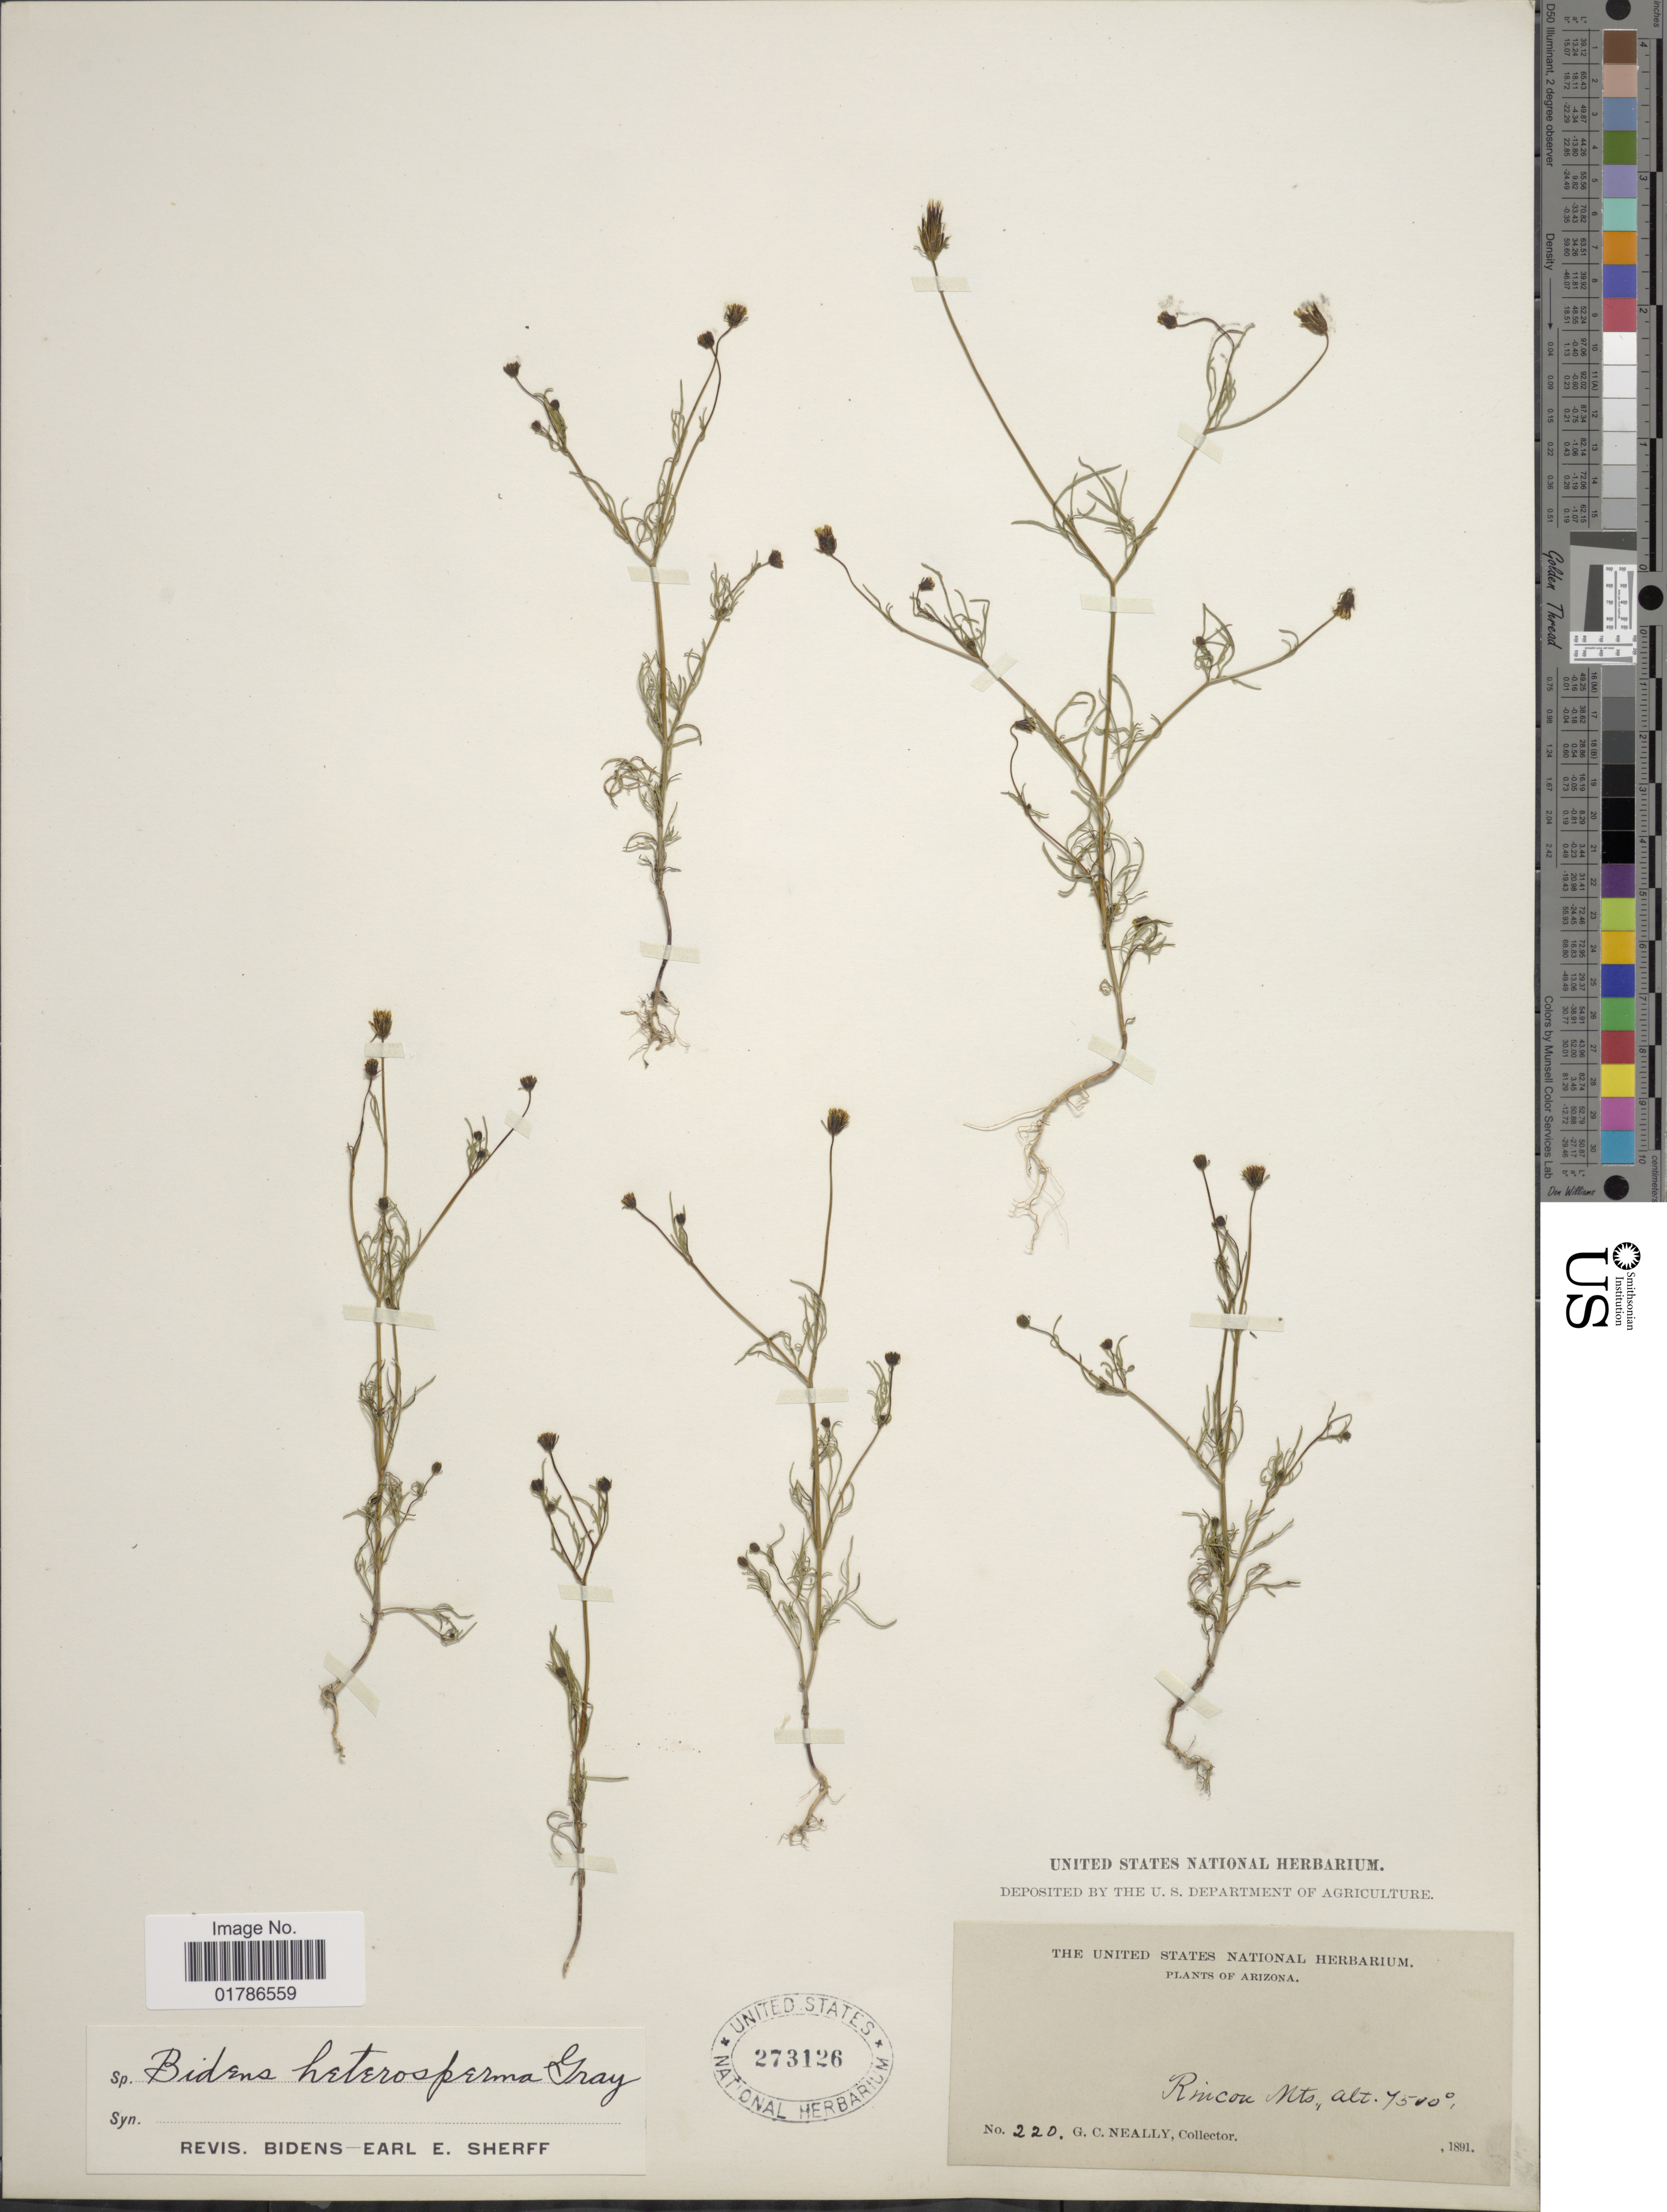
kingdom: Plantae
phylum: Tracheophyta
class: Magnoliopsida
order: Asterales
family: Asteraceae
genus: Bidens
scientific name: Bidens heterosperma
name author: A. Gray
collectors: G. Neally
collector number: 220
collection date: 1891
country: United States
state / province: Arizona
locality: Rincon Mts.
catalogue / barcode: US 273126